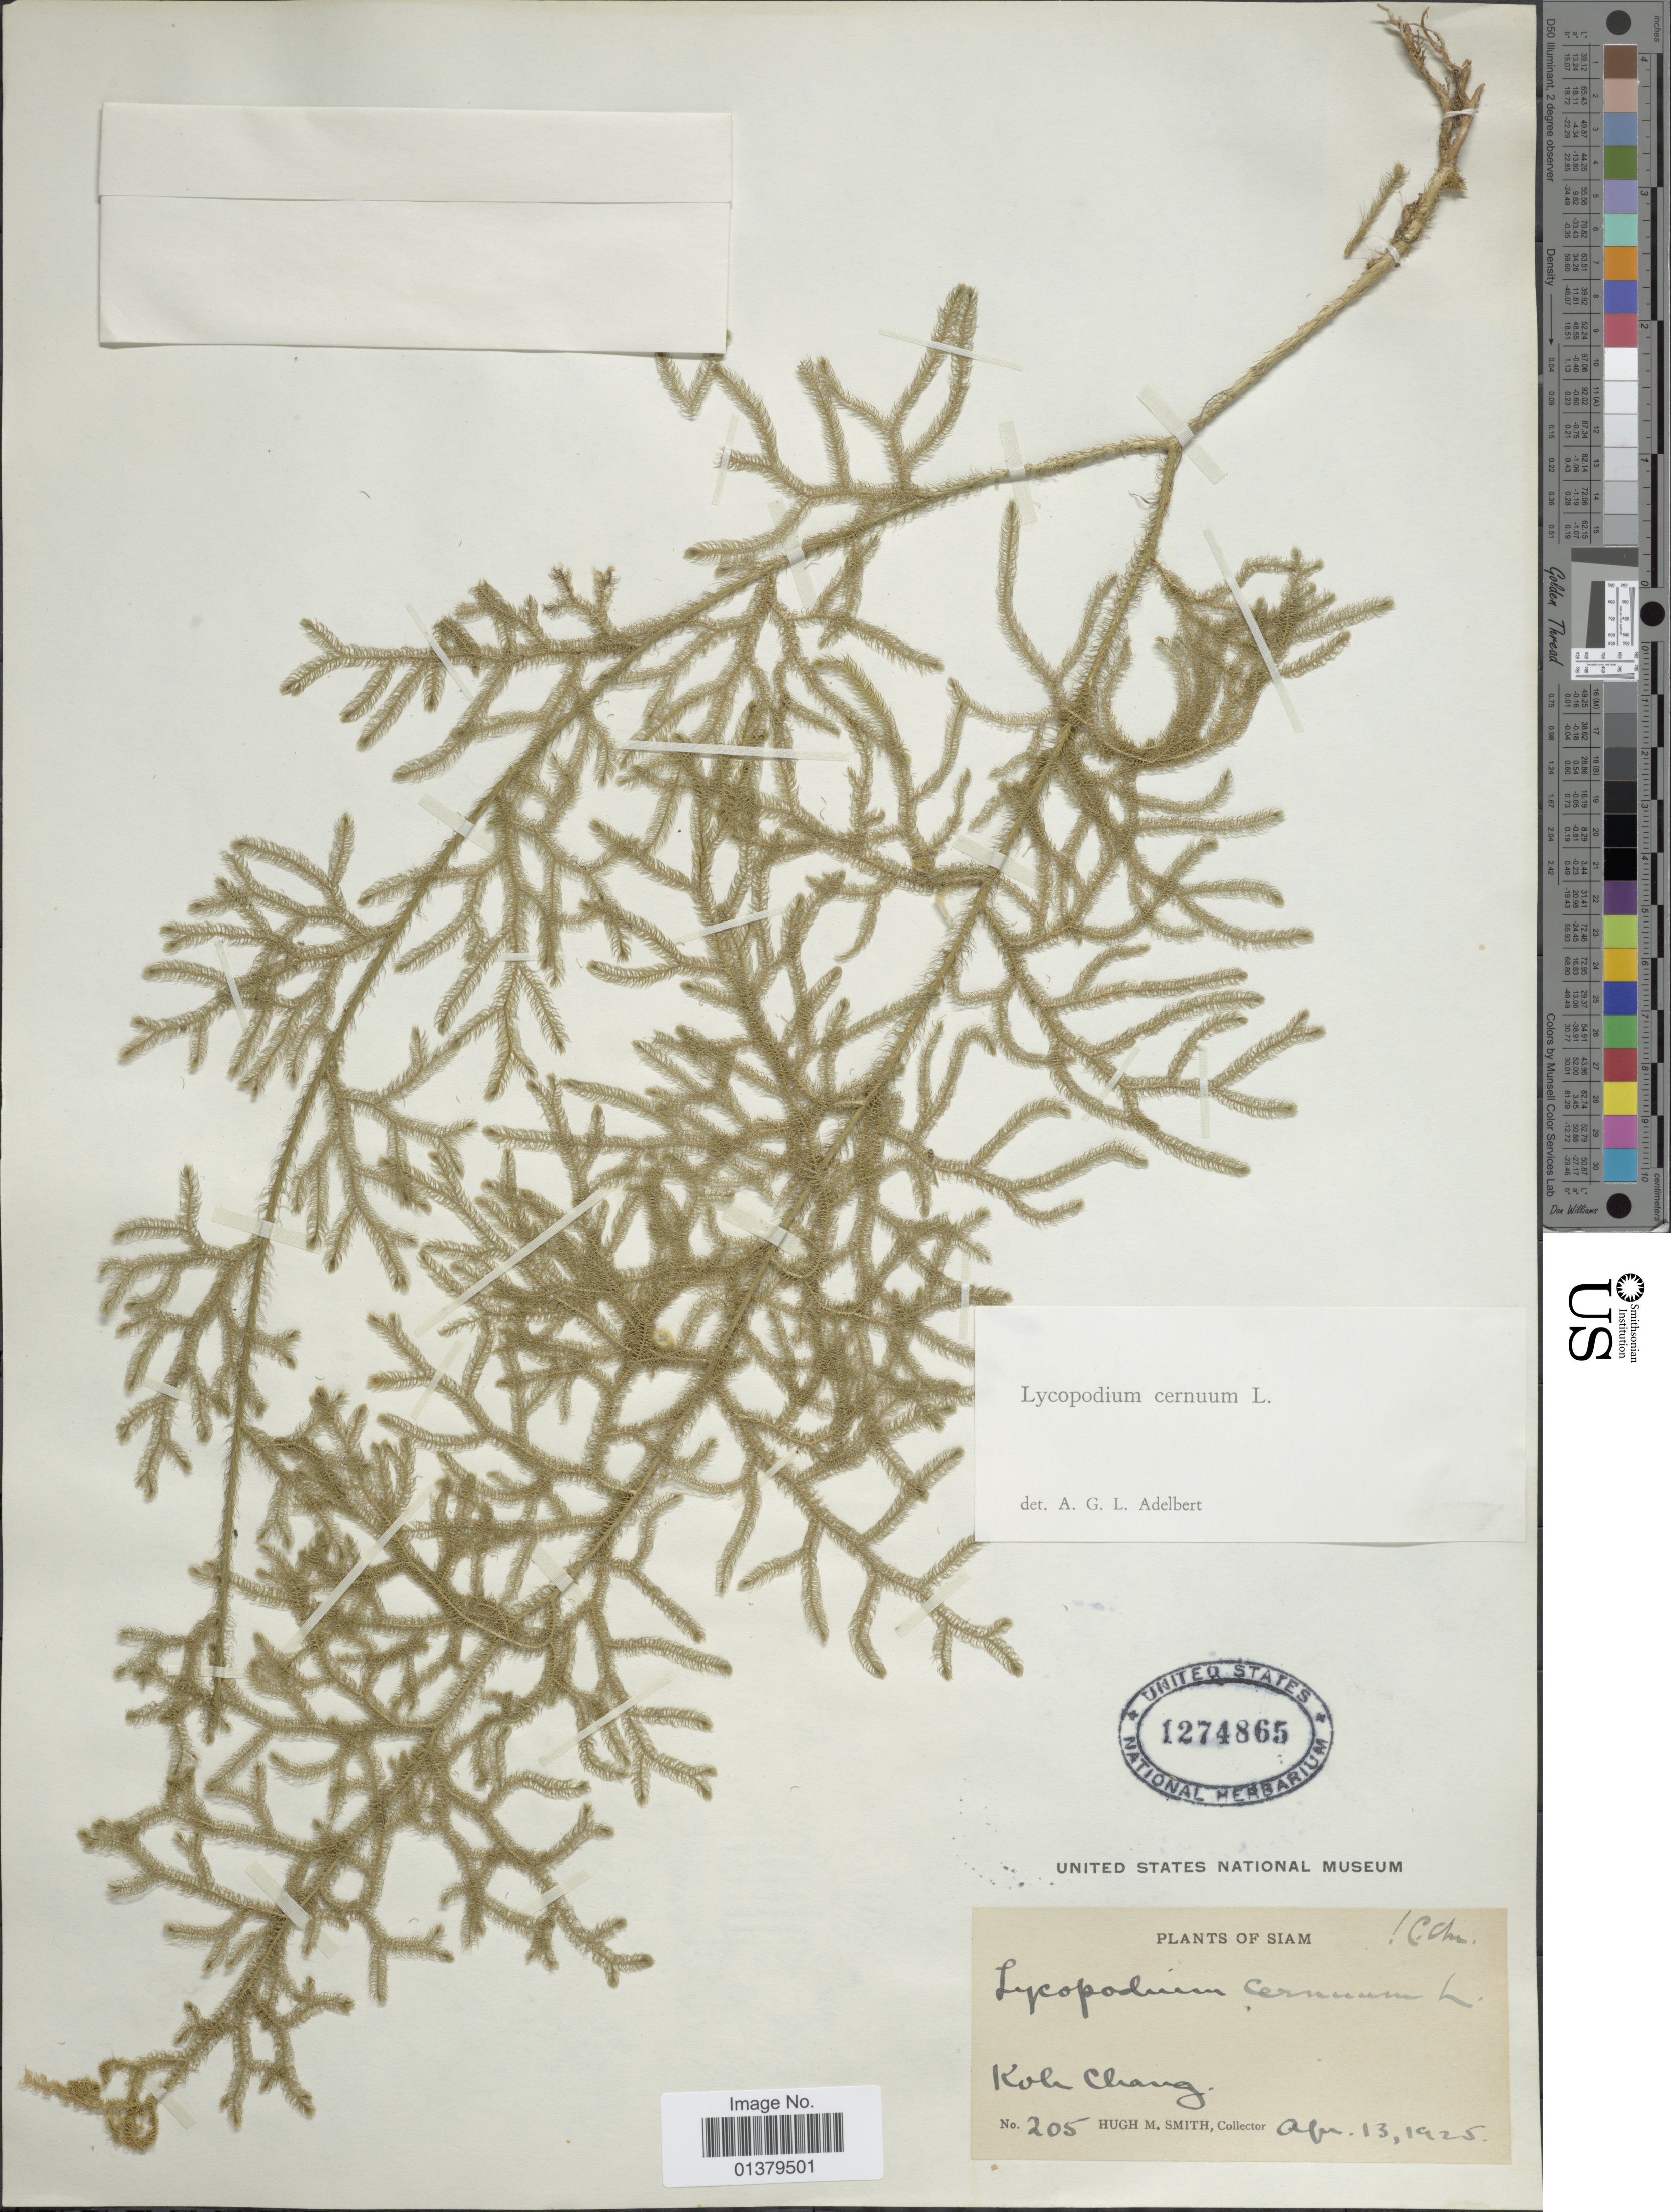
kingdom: Plantae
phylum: Tracheophyta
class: Lycopodiopsida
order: Lycopodiales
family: Lycopodiaceae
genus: Palhinhaea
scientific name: Palhinhaea cernua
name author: (L.) Vasc. & Franco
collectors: H. M. Smith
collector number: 205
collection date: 1925-04-13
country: Thailand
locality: Siam, Koh Chang.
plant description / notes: Corrected "Kok Chang" to "Koh Chang."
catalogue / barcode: US 1274865